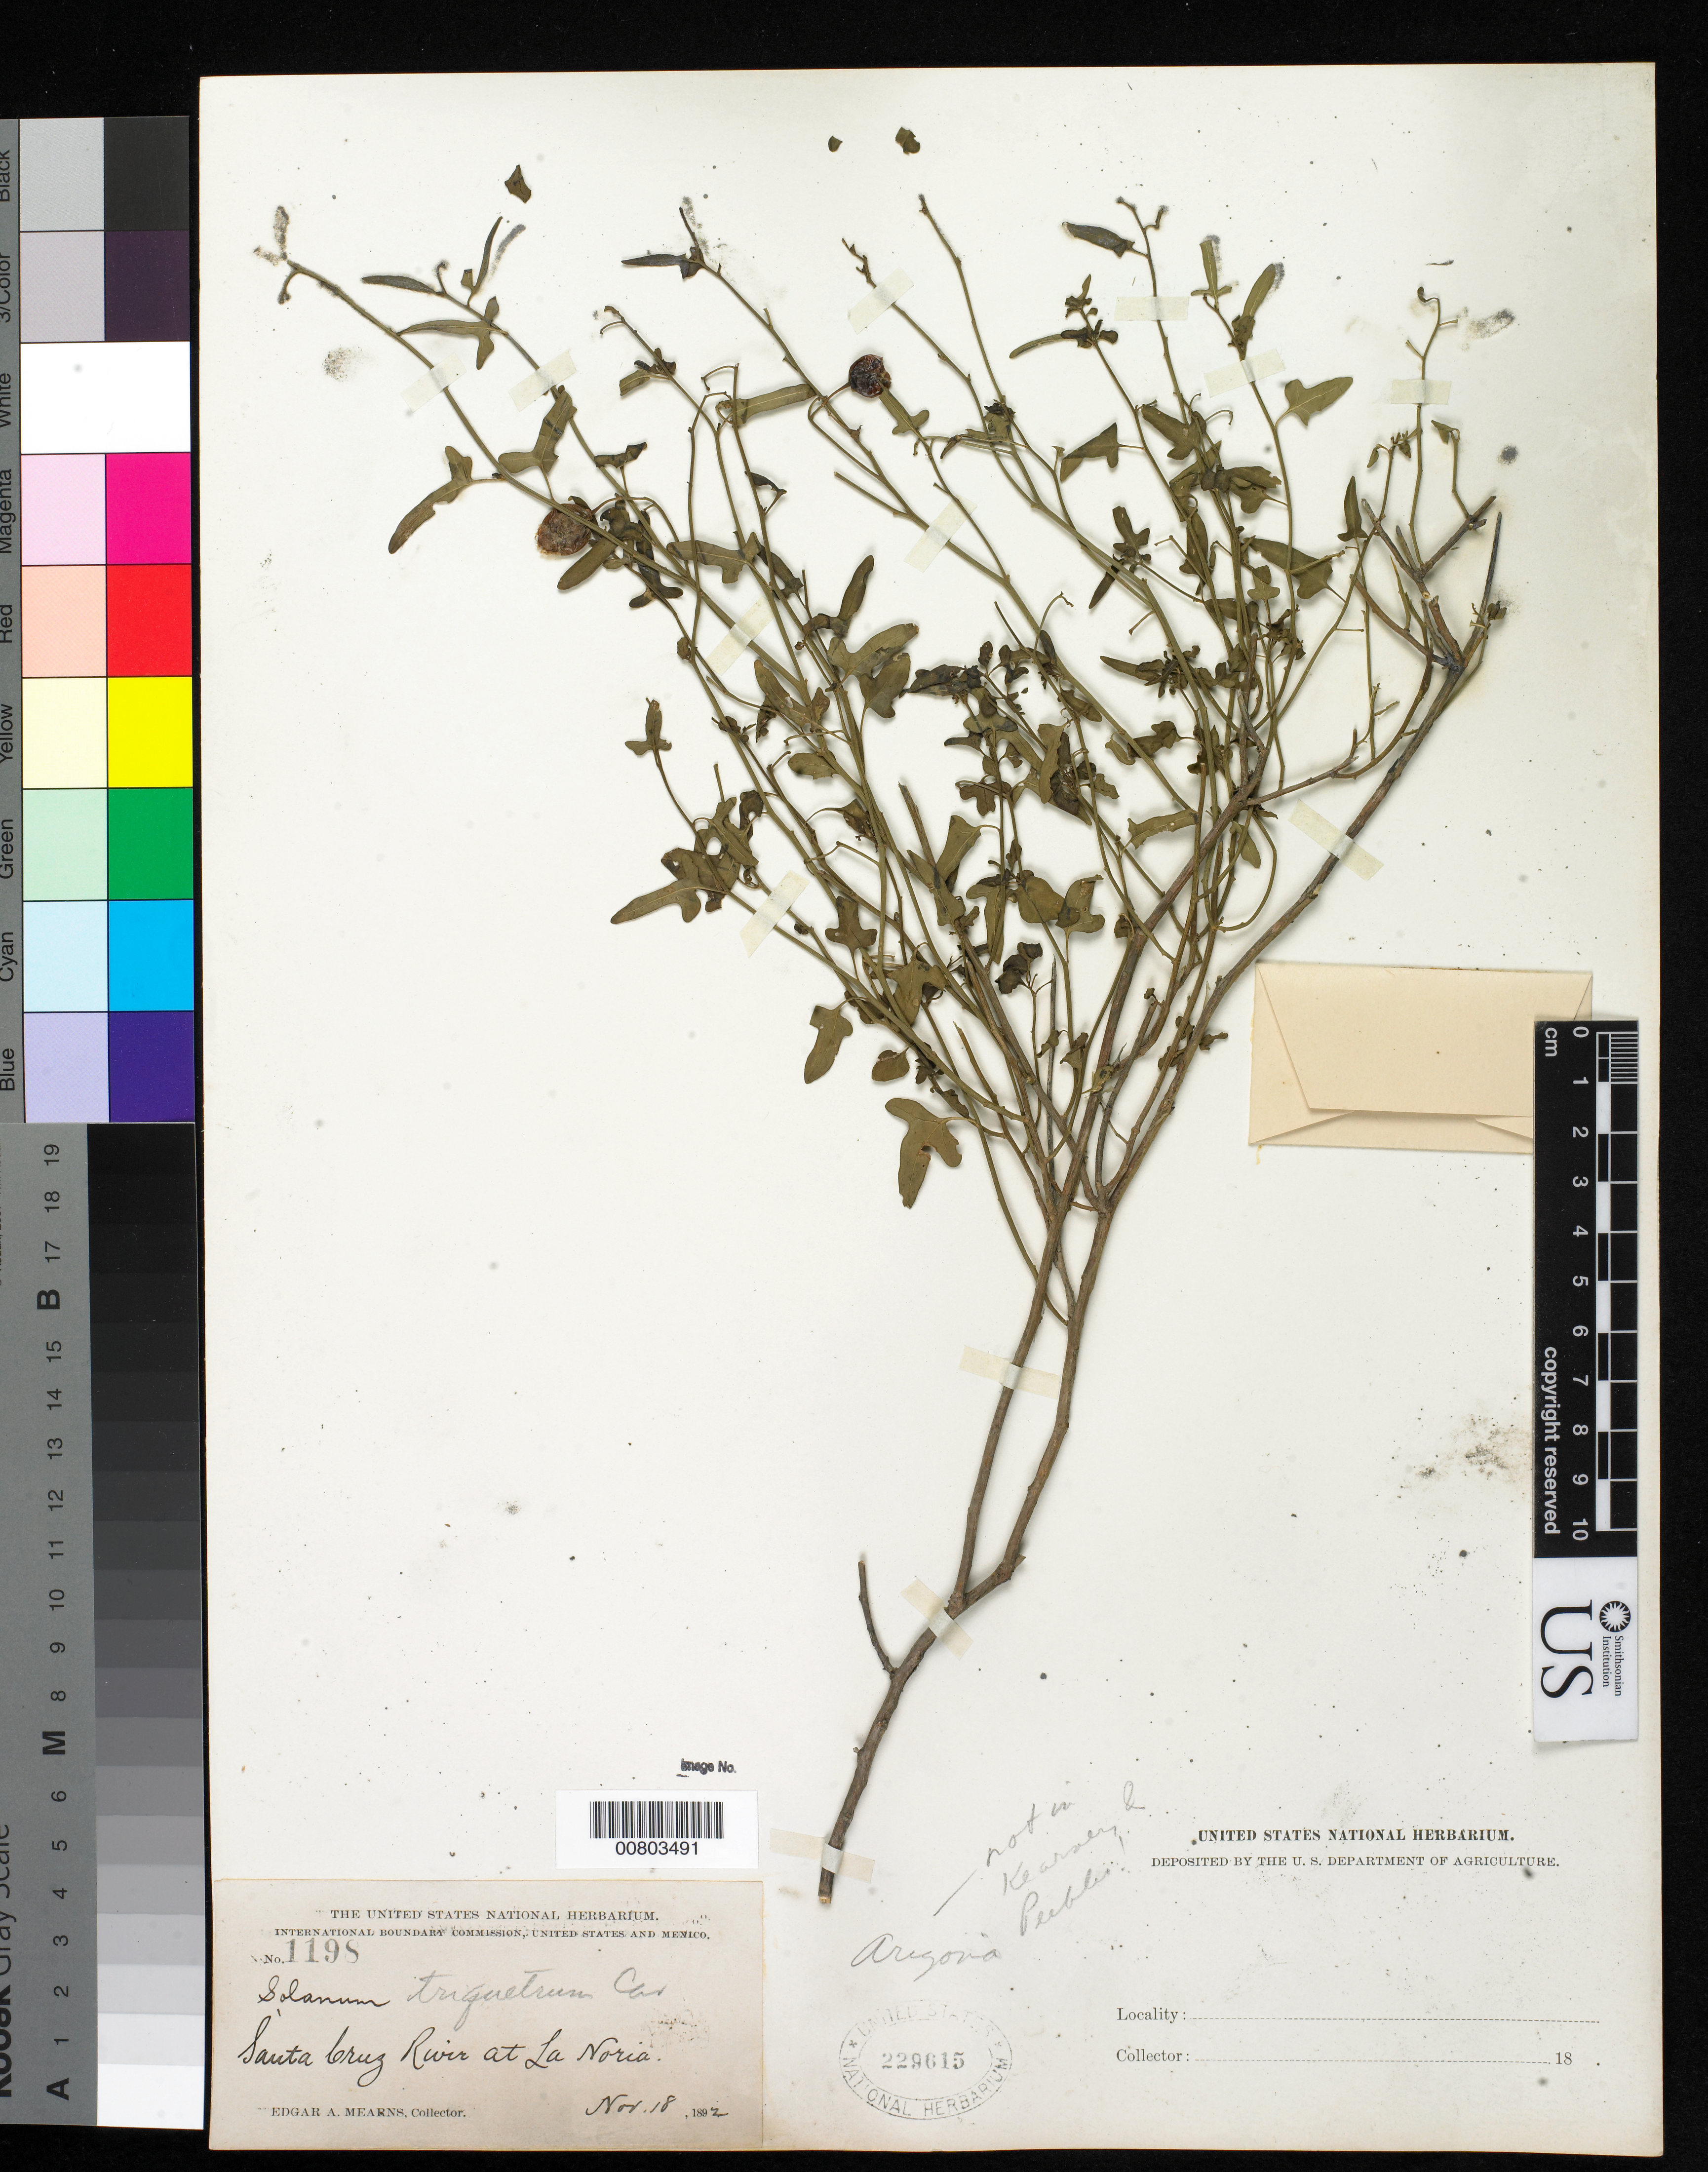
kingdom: Plantae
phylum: Tracheophyta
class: Magnoliopsida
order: Solanales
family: Solanaceae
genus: Solanum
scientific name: Solanum triquetrum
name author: Cav.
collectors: E. A. Mearns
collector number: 1198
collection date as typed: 18 Nov 1892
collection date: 1892-11-18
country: United States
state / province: Arizona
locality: Santa Cruz River at La Noria.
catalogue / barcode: US 229615